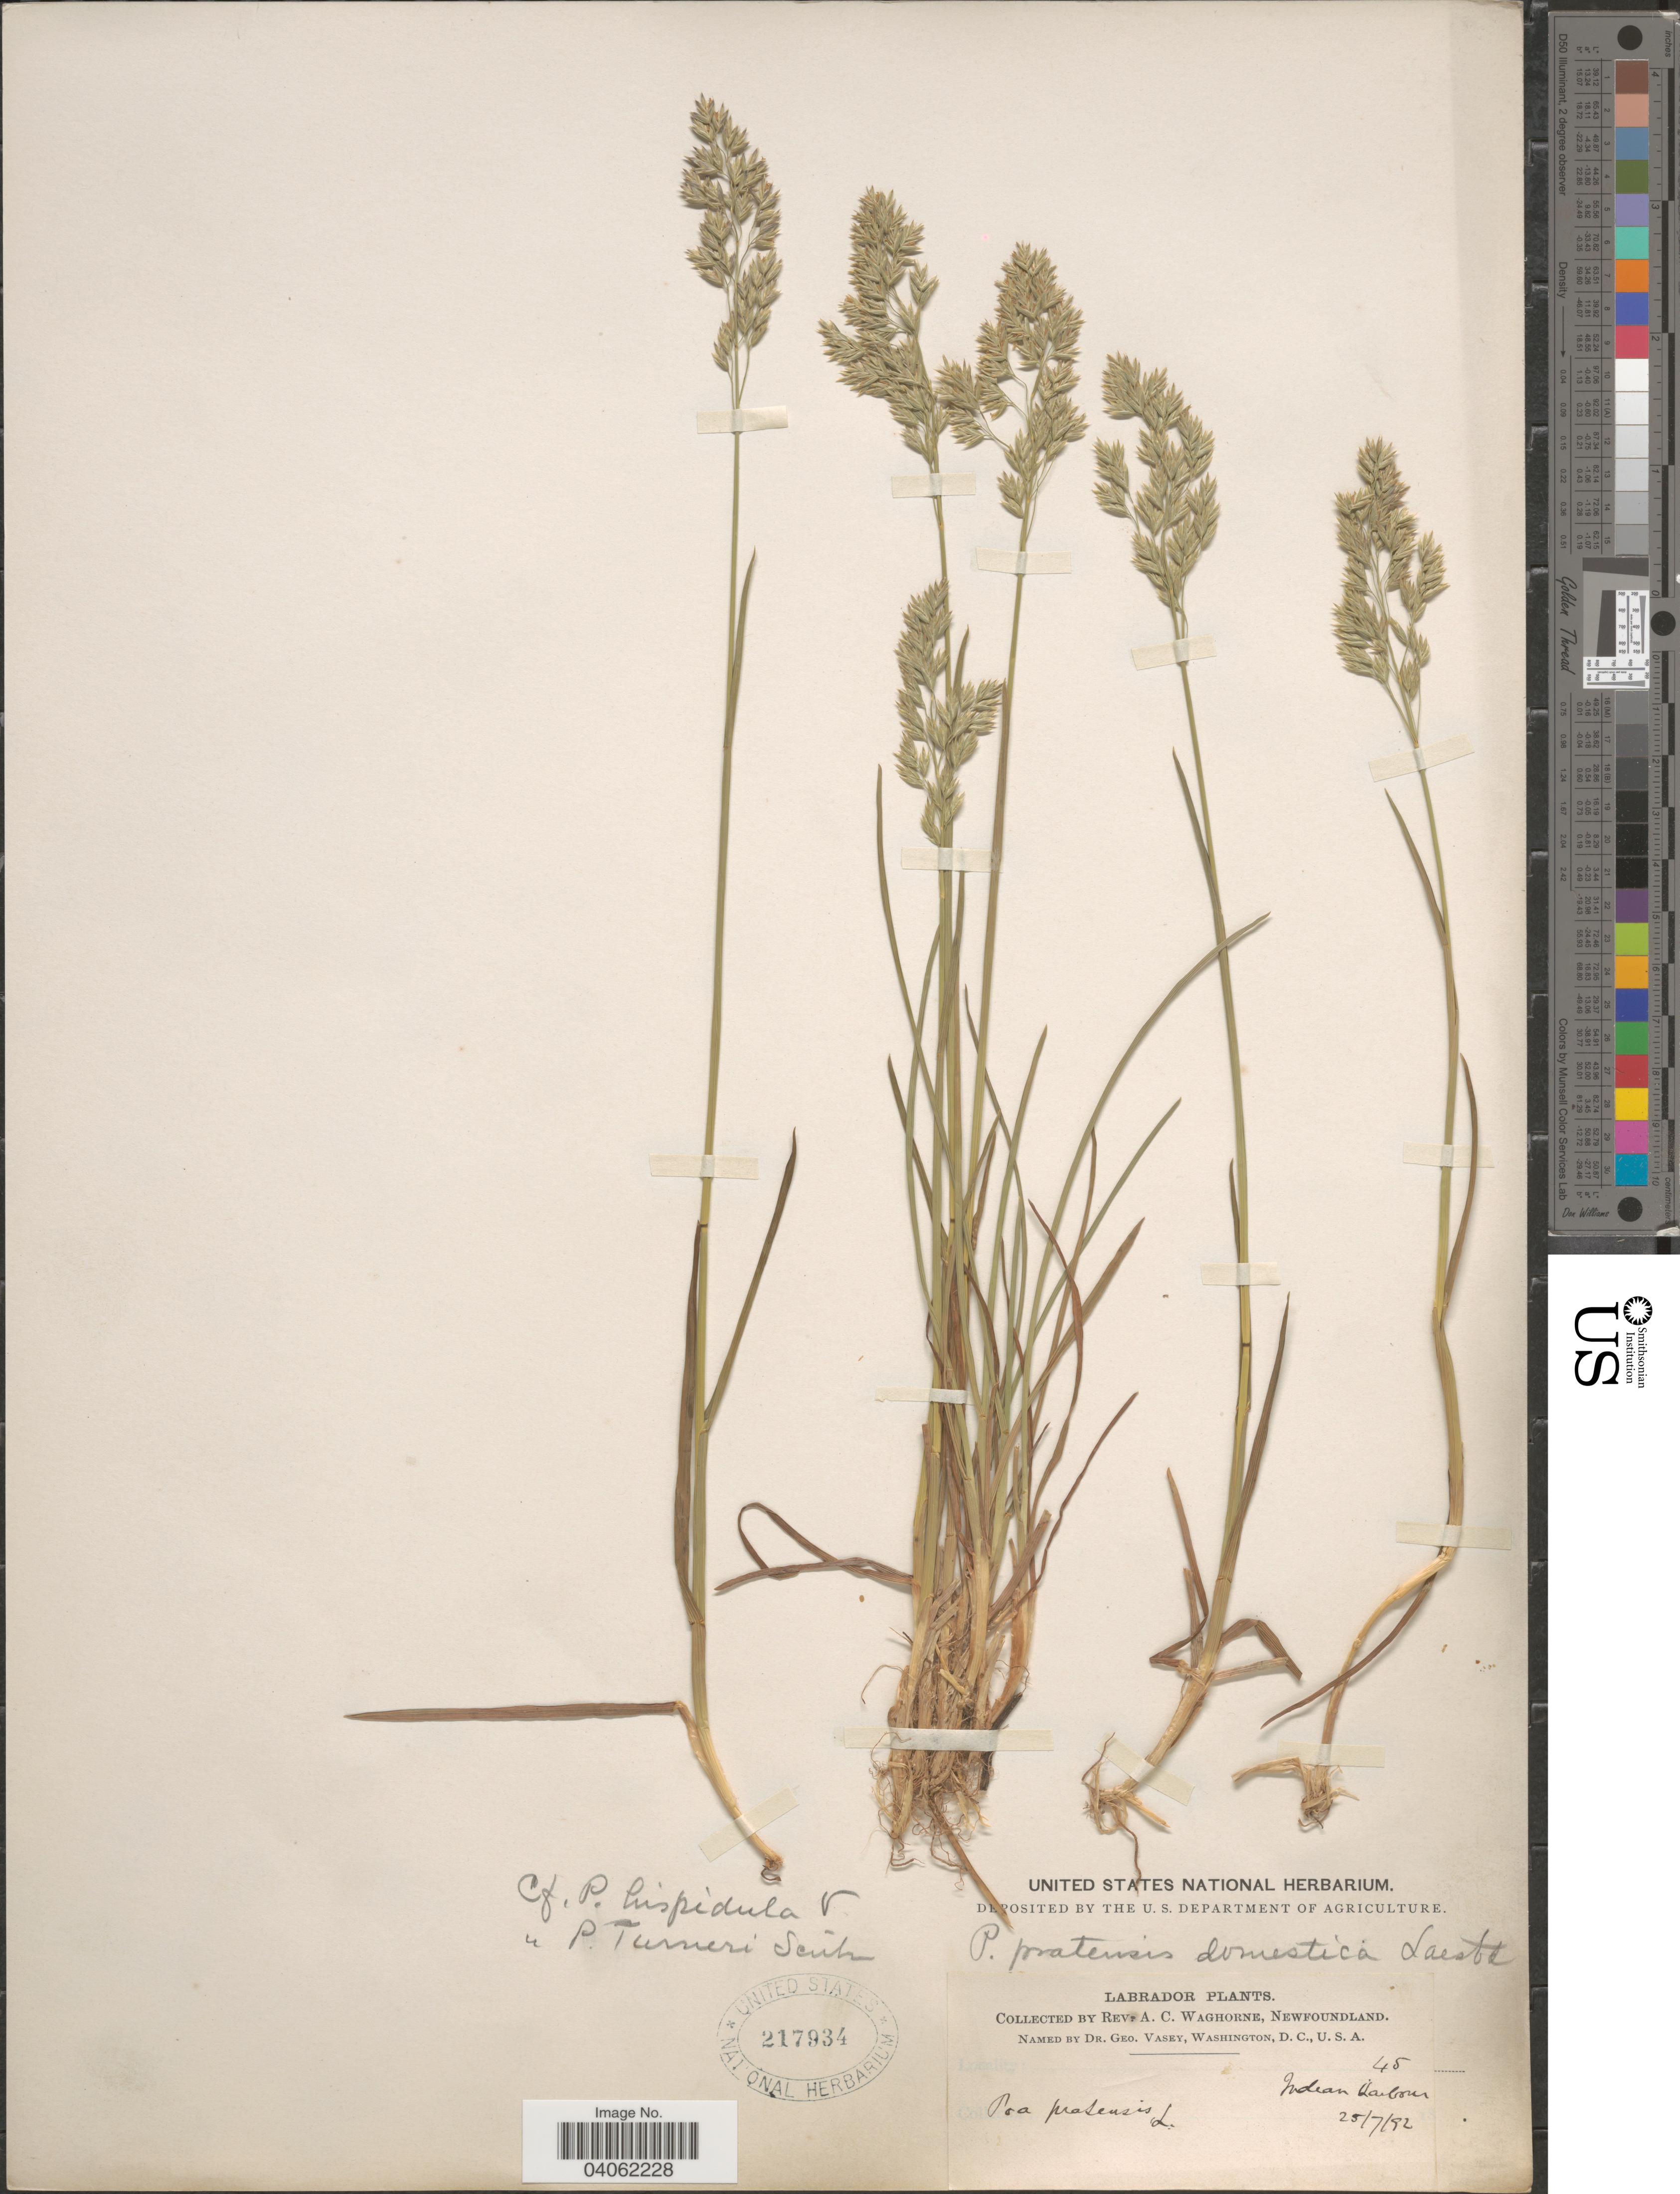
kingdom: Plantae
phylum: Tracheophyta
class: Liliopsida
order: Poales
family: Poaceae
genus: Poa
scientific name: Poa pratensis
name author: L.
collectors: A. Waghorne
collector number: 45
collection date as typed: Transcribed d/m/y: 24/7/92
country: Canada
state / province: Newfoundland and Labrador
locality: Labrador. Indian Harbour.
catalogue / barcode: US 217934